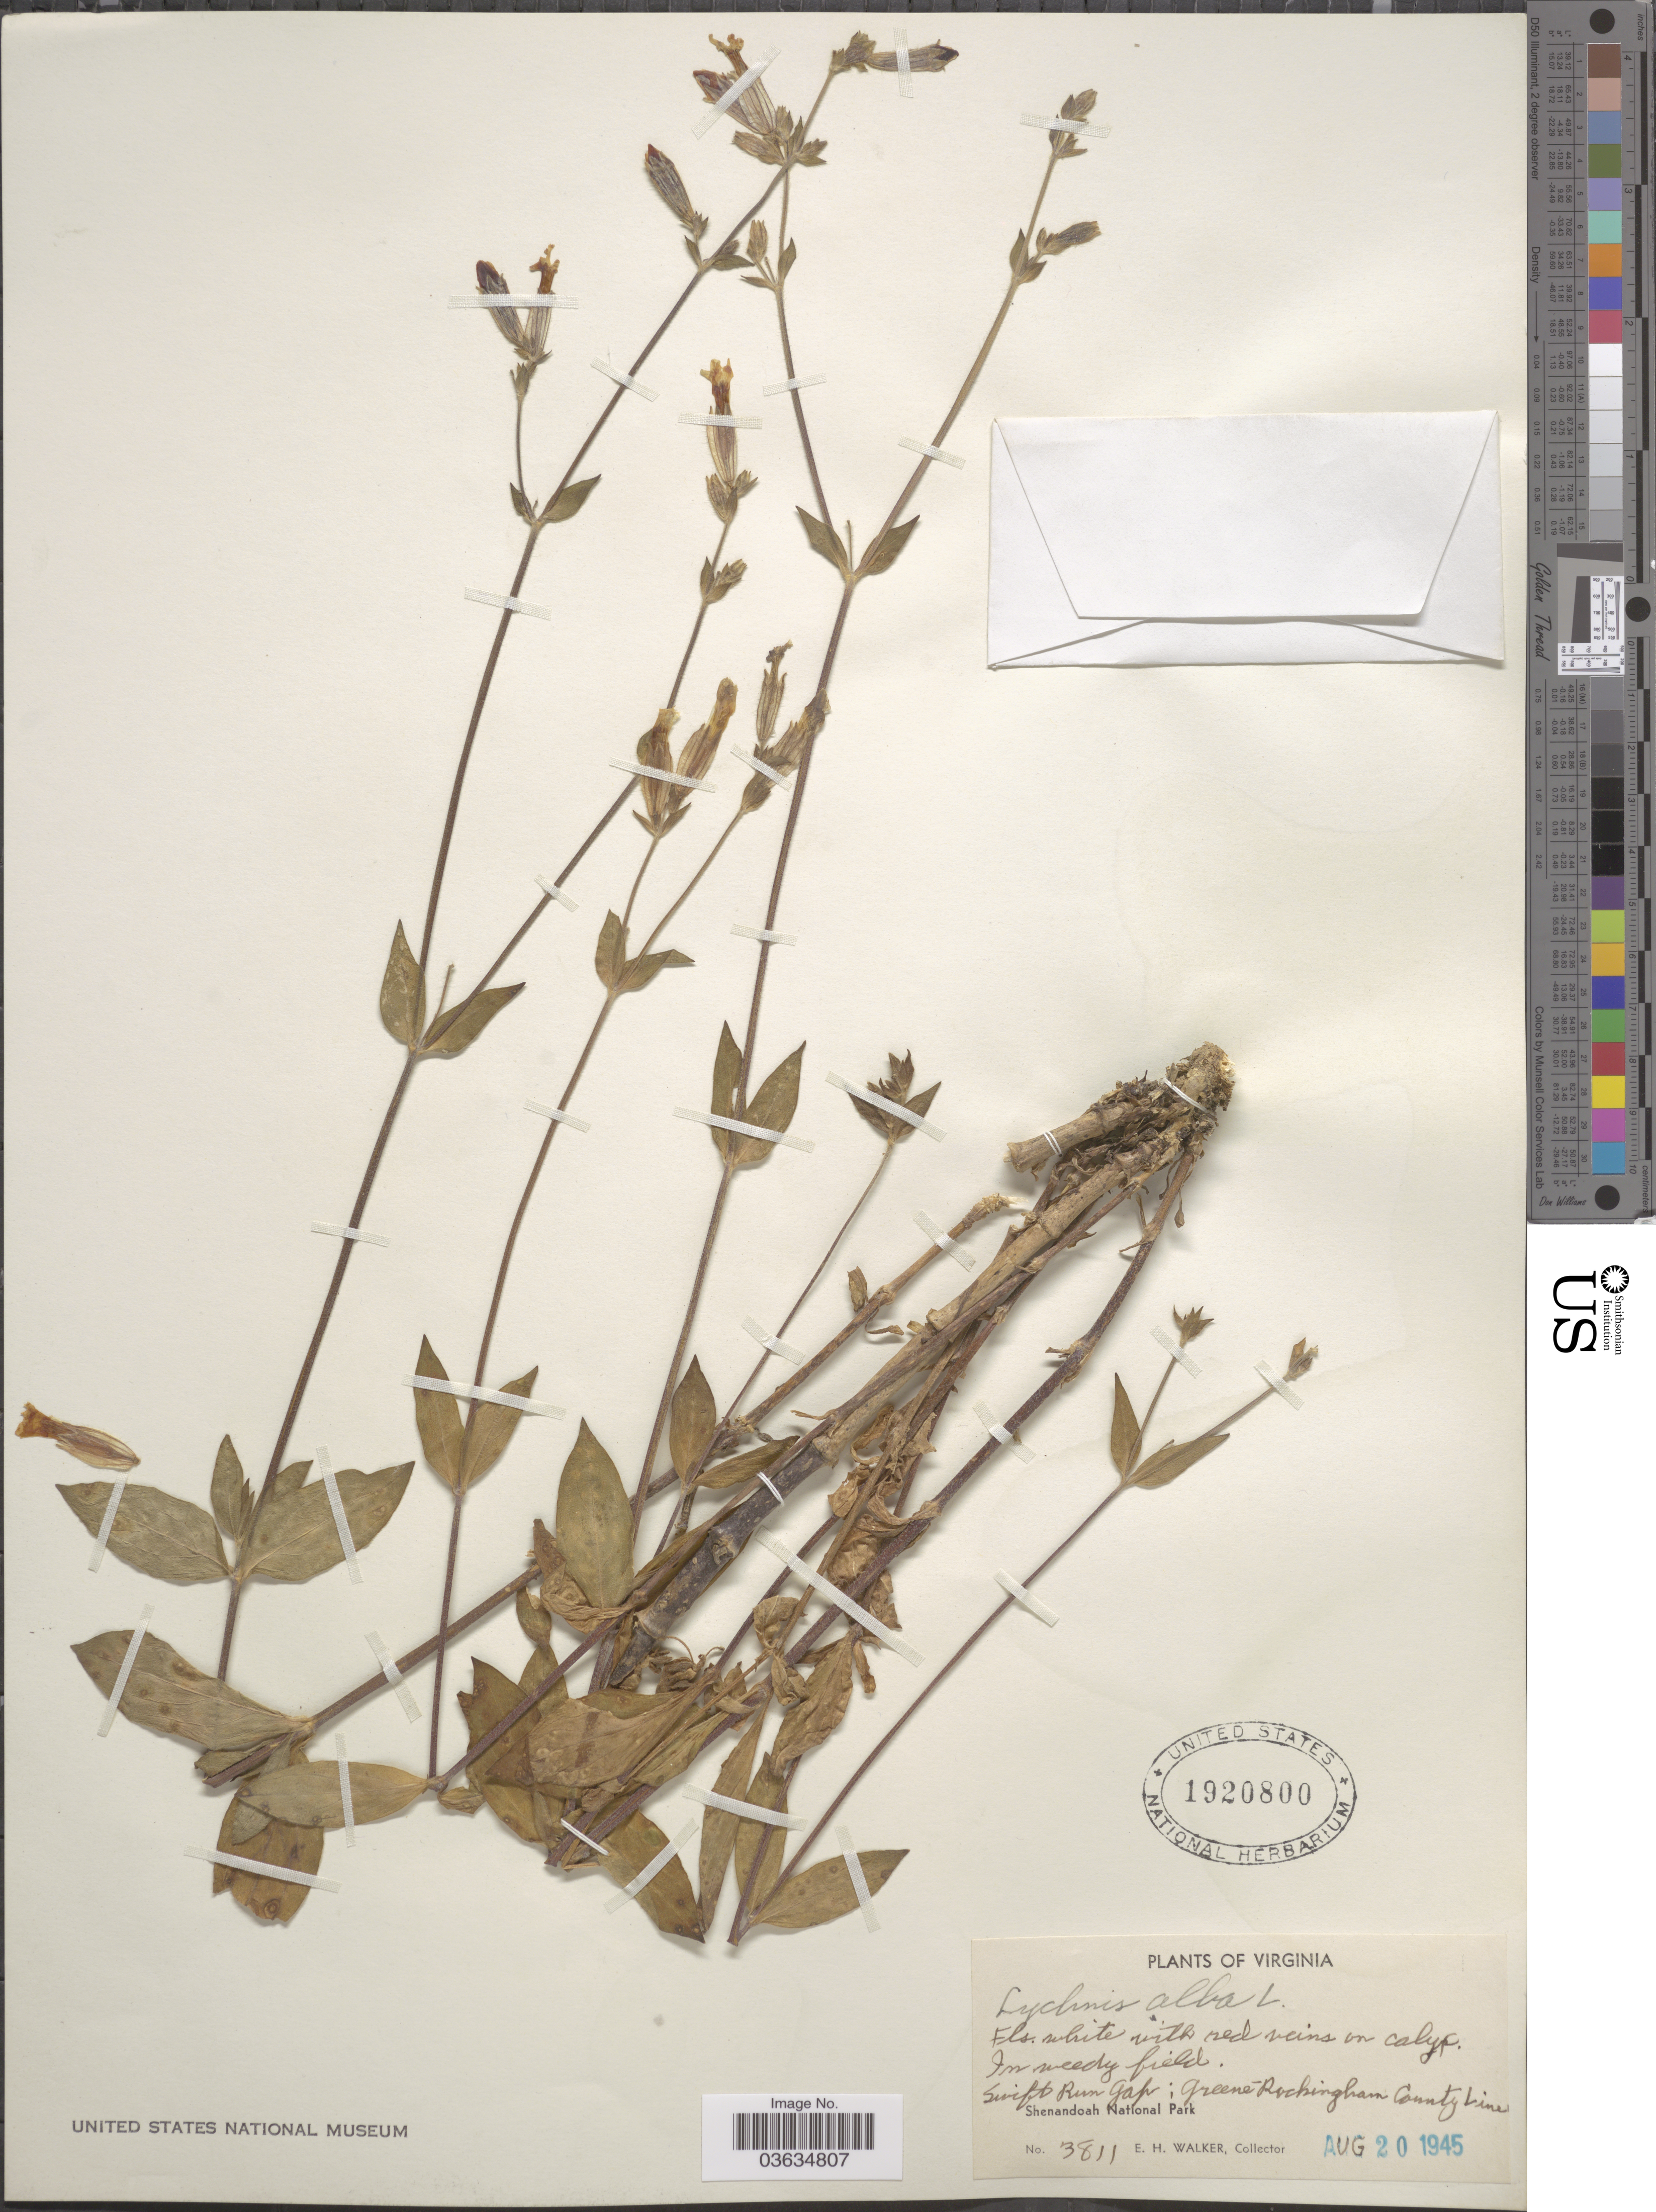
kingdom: Plantae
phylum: Tracheophyta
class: Magnoliopsida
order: Caryophyllales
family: Caryophyllaceae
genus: Silene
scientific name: Silene latifolia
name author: Poir.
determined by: Strong, Mark T., (BOT), Smithsonian Institution - National Museum of Natural History (UNITED STATES)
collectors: E. H. Walker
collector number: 3811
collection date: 1945-08-20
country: United States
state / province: Virginia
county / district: Greene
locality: Swift Run Gap. Greene-Rockingham County Line. Shenandoah National Park.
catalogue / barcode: US 1920800